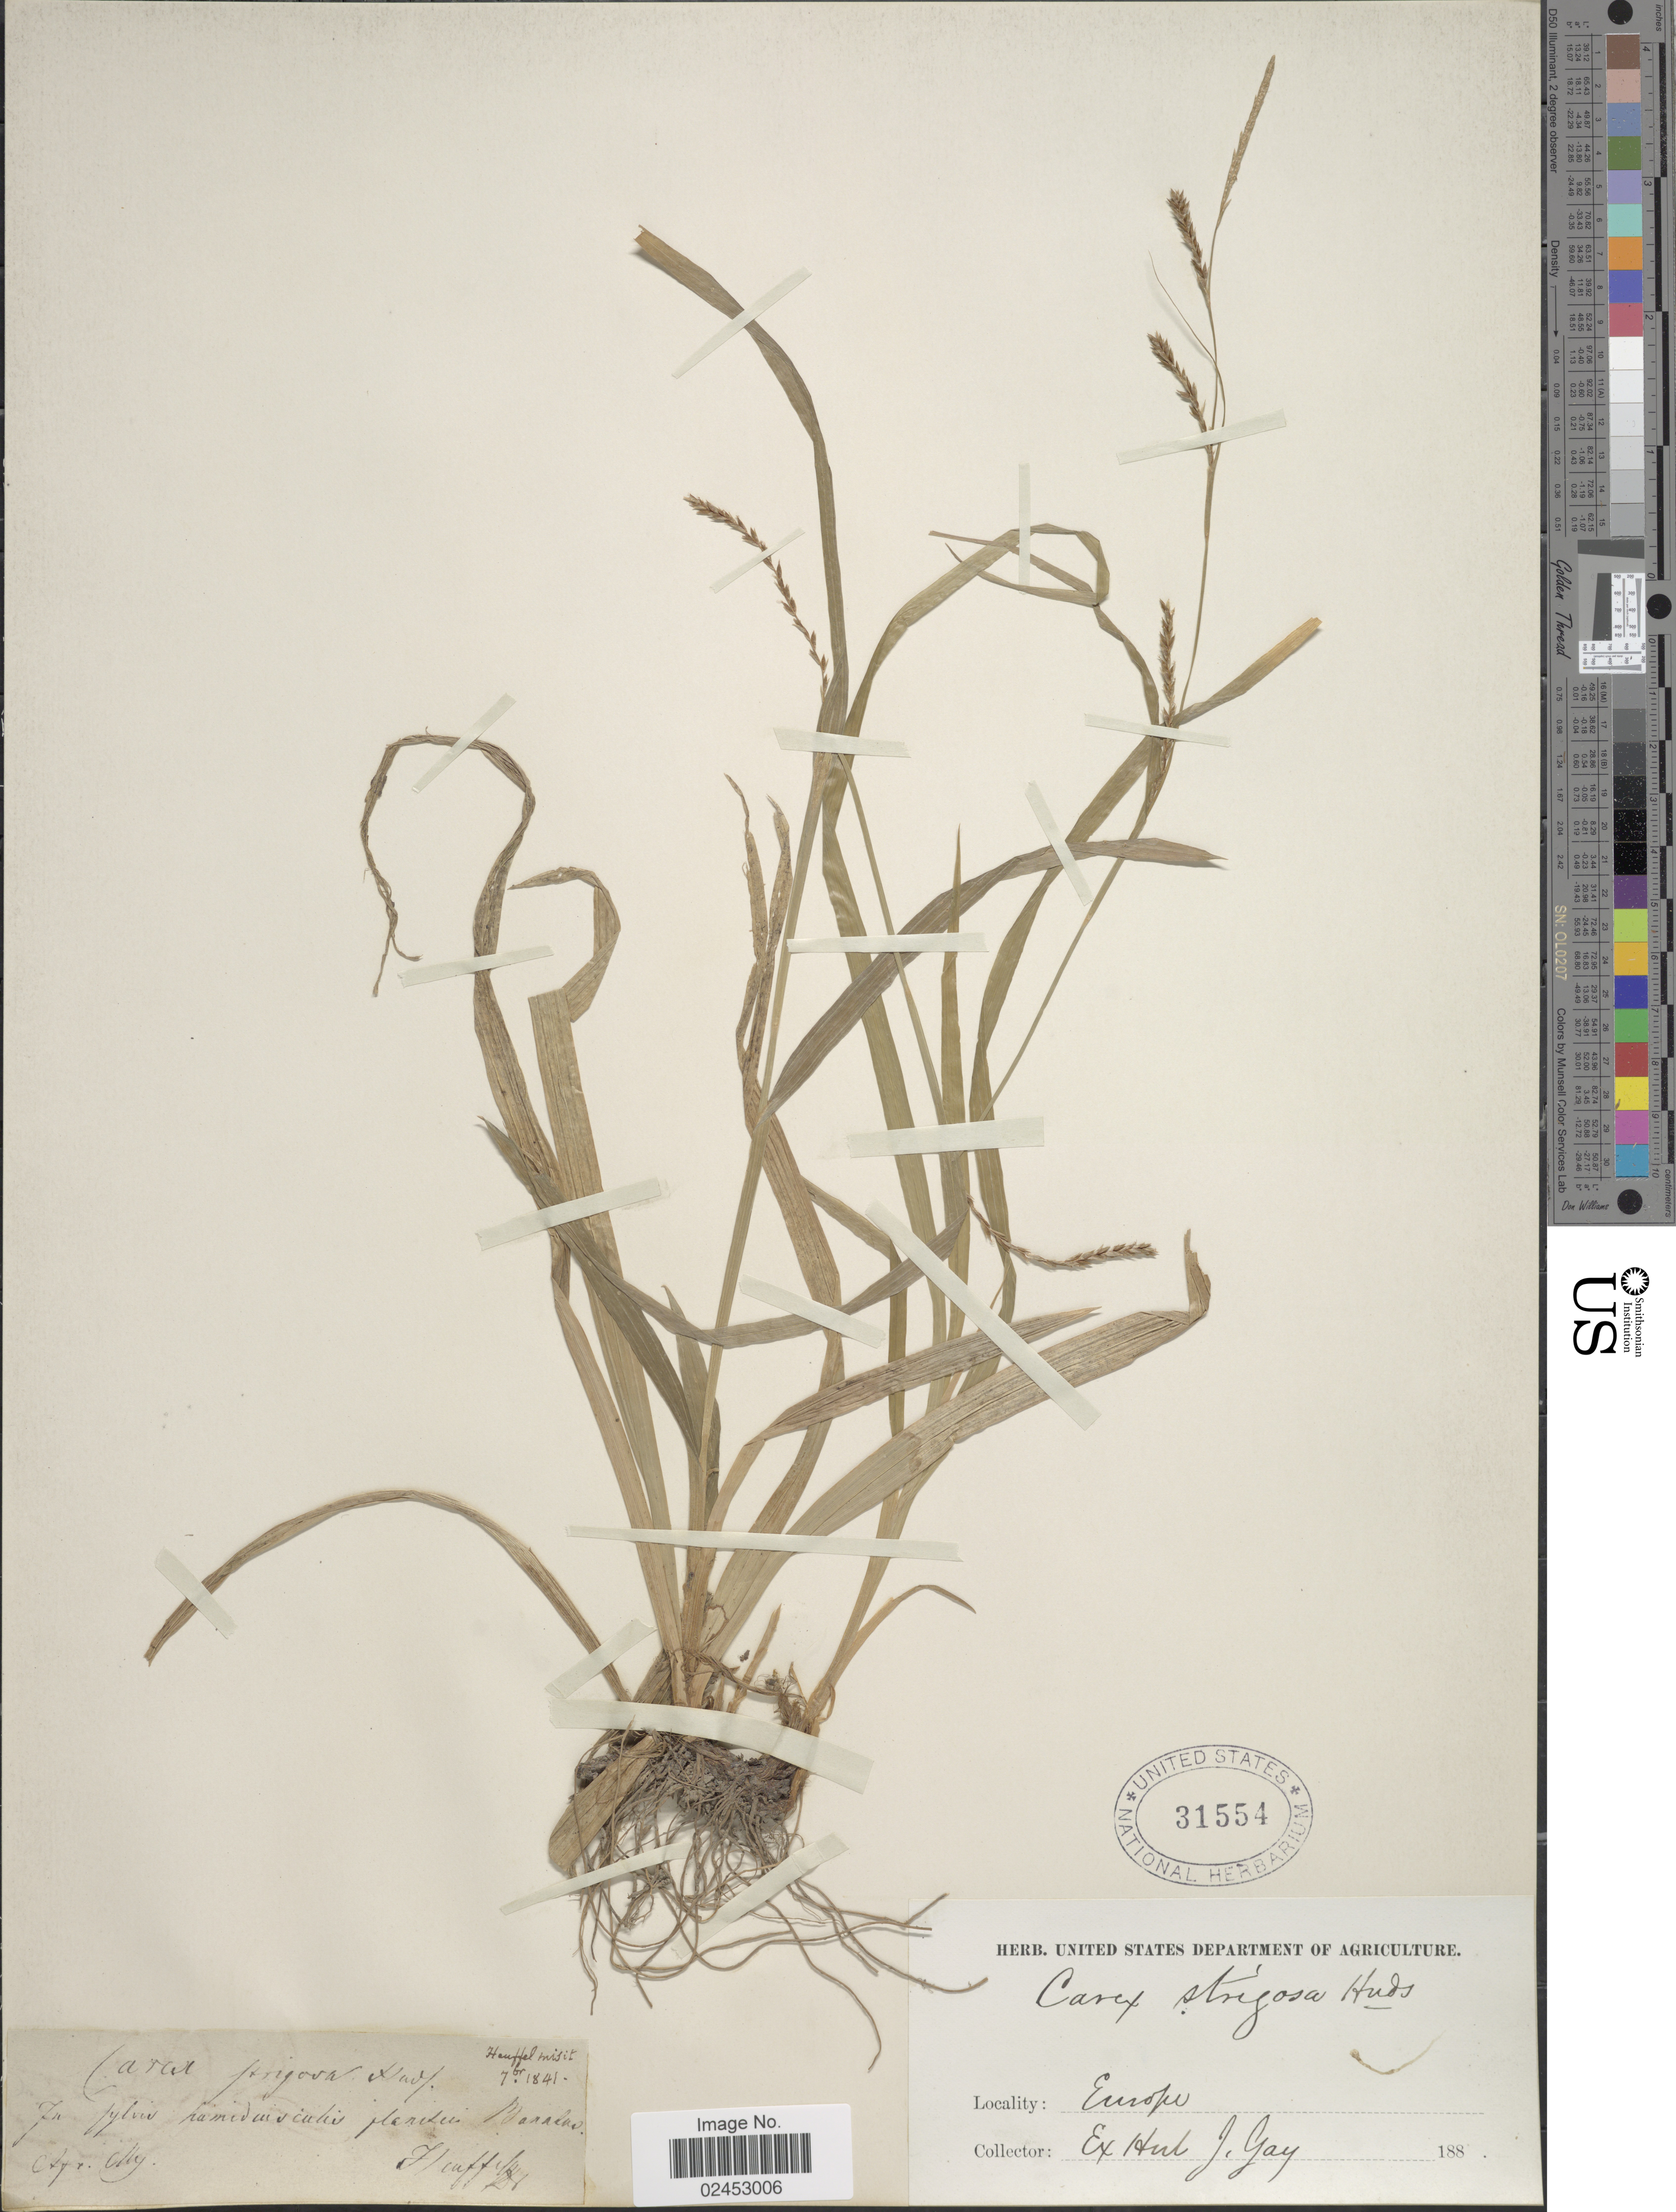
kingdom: Plantae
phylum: Tracheophyta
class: Liliopsida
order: Poales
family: Cyperaceae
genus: Carex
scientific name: Carex strigosa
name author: Huds.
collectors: Heuffel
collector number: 24*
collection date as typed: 188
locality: Europe, In sylvis humides calcis planiteis Banatad, Ap + Ally [interpreted]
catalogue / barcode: US 31554